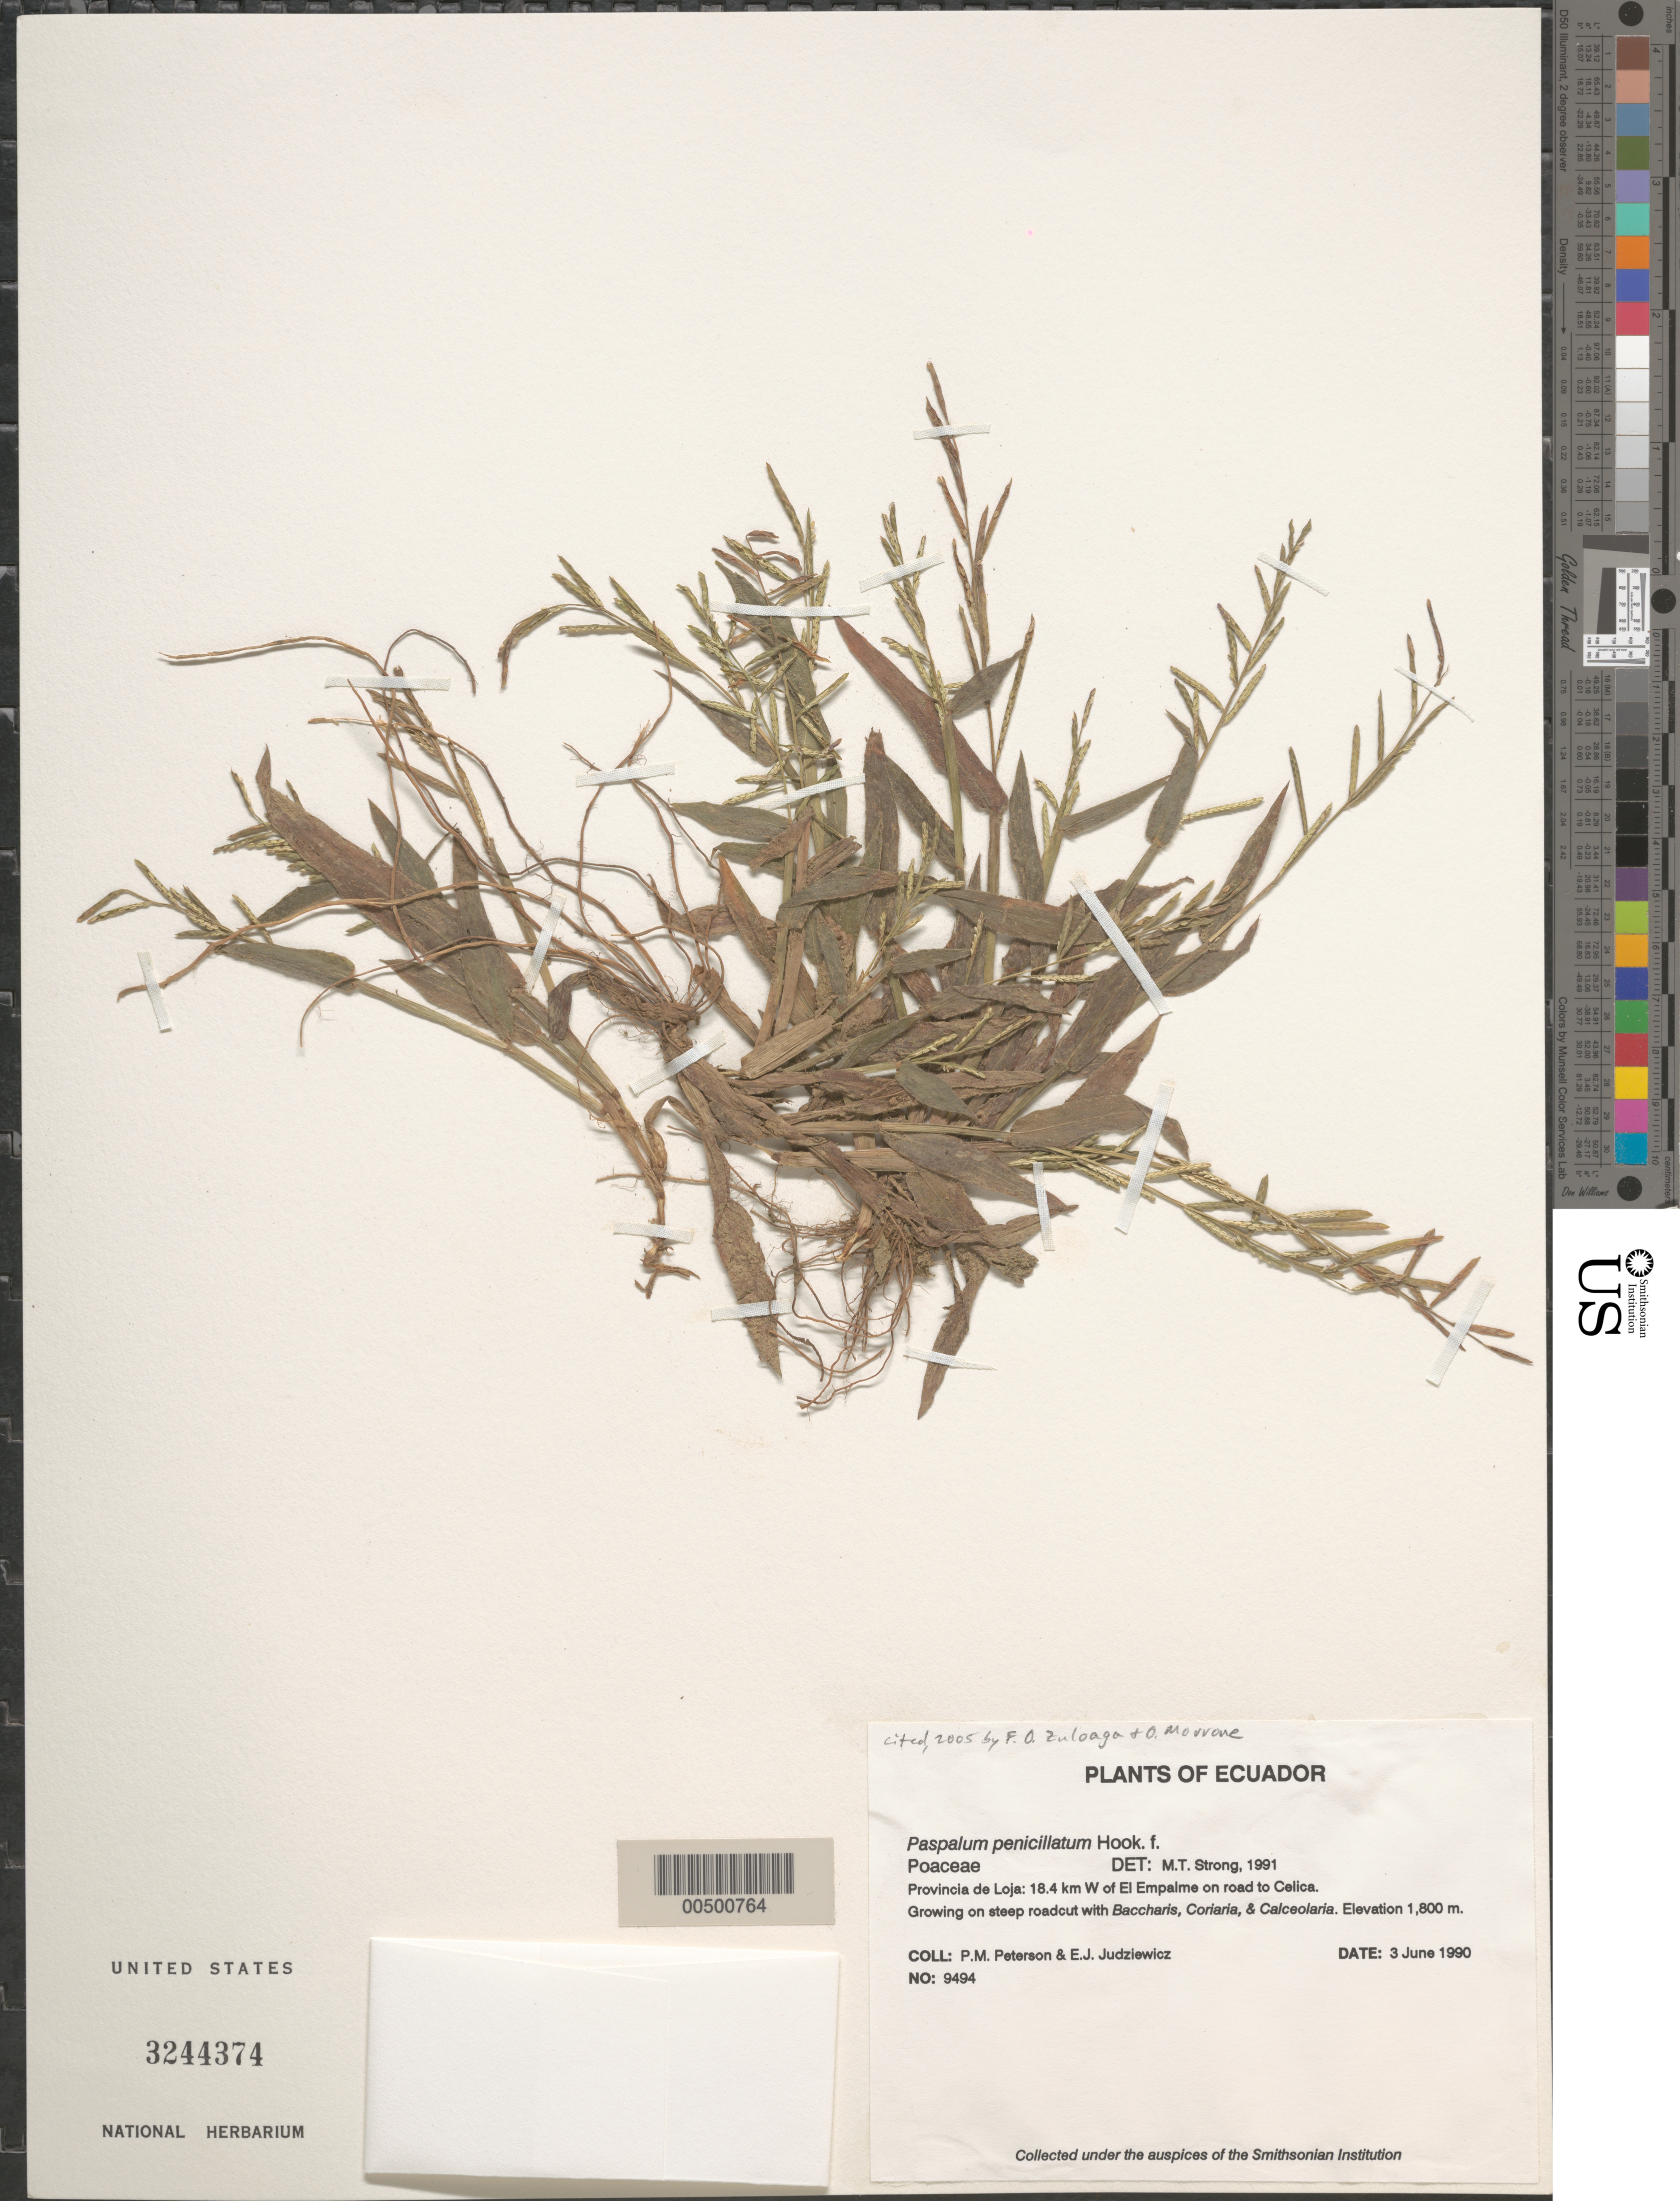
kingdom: Plantae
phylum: Tracheophyta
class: Liliopsida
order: Poales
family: Poaceae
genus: Paspalum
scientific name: Paspalum penicillatum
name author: Hook. f.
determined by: Strong, M. T., (US), Smithsonian Institution - National Museum of Natural History (UNITED STATES)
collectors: P. M. Peterson & E. J. Judziewicz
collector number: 09494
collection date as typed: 03 Jun 1990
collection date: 1990-06-03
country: Ecuador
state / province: Loja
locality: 18.4 km W of El Empalme on road to Celica.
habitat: Growing on steep roadcut with Baccharis, Coriaria, & Calceolaria.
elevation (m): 1800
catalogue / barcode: US 3244374